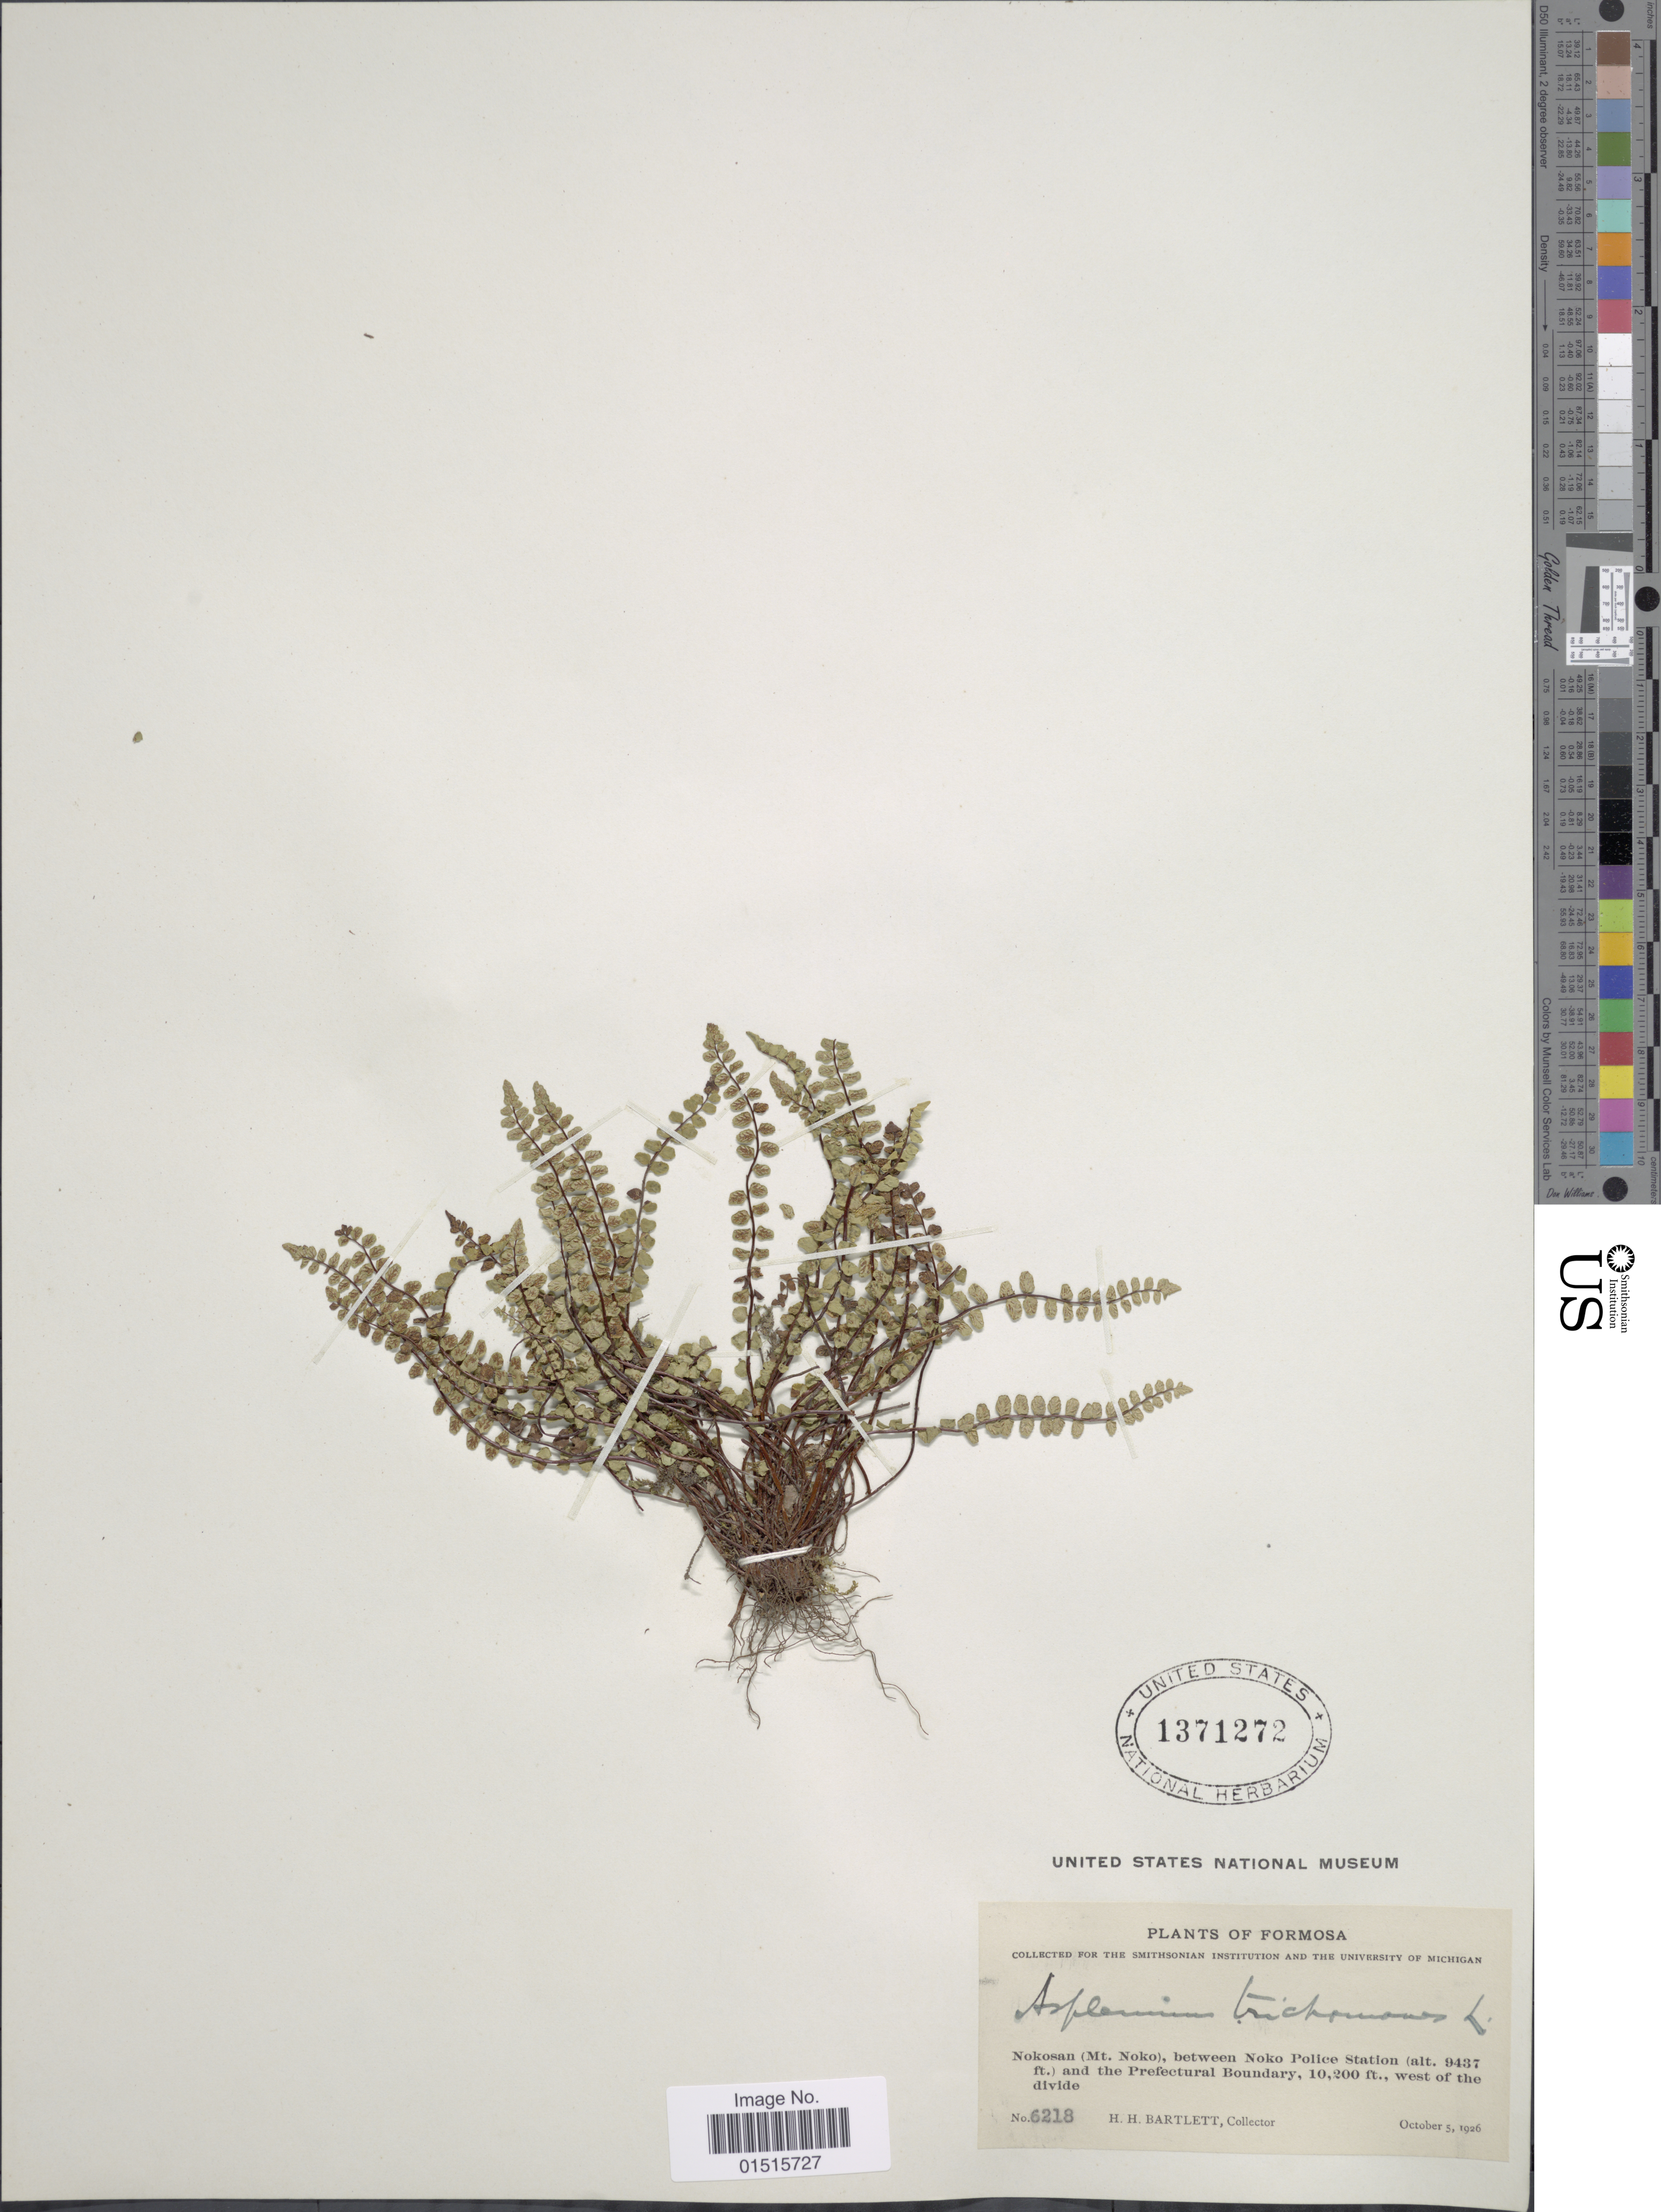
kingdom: Plantae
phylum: Tracheophyta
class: Polypodiopsida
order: Polypodiales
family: Aspleniaceae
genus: Asplenium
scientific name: Asplenium trichomanes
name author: L.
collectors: H. H. Bartlett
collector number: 6218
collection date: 1926-10-05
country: Taiwan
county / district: Hualien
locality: Nokosan (Mt. Noko), between Noko Police Station and the Prefectural Boundary, 10,200ft. west of the divide. Formosa.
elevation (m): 2876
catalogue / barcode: US 1371272